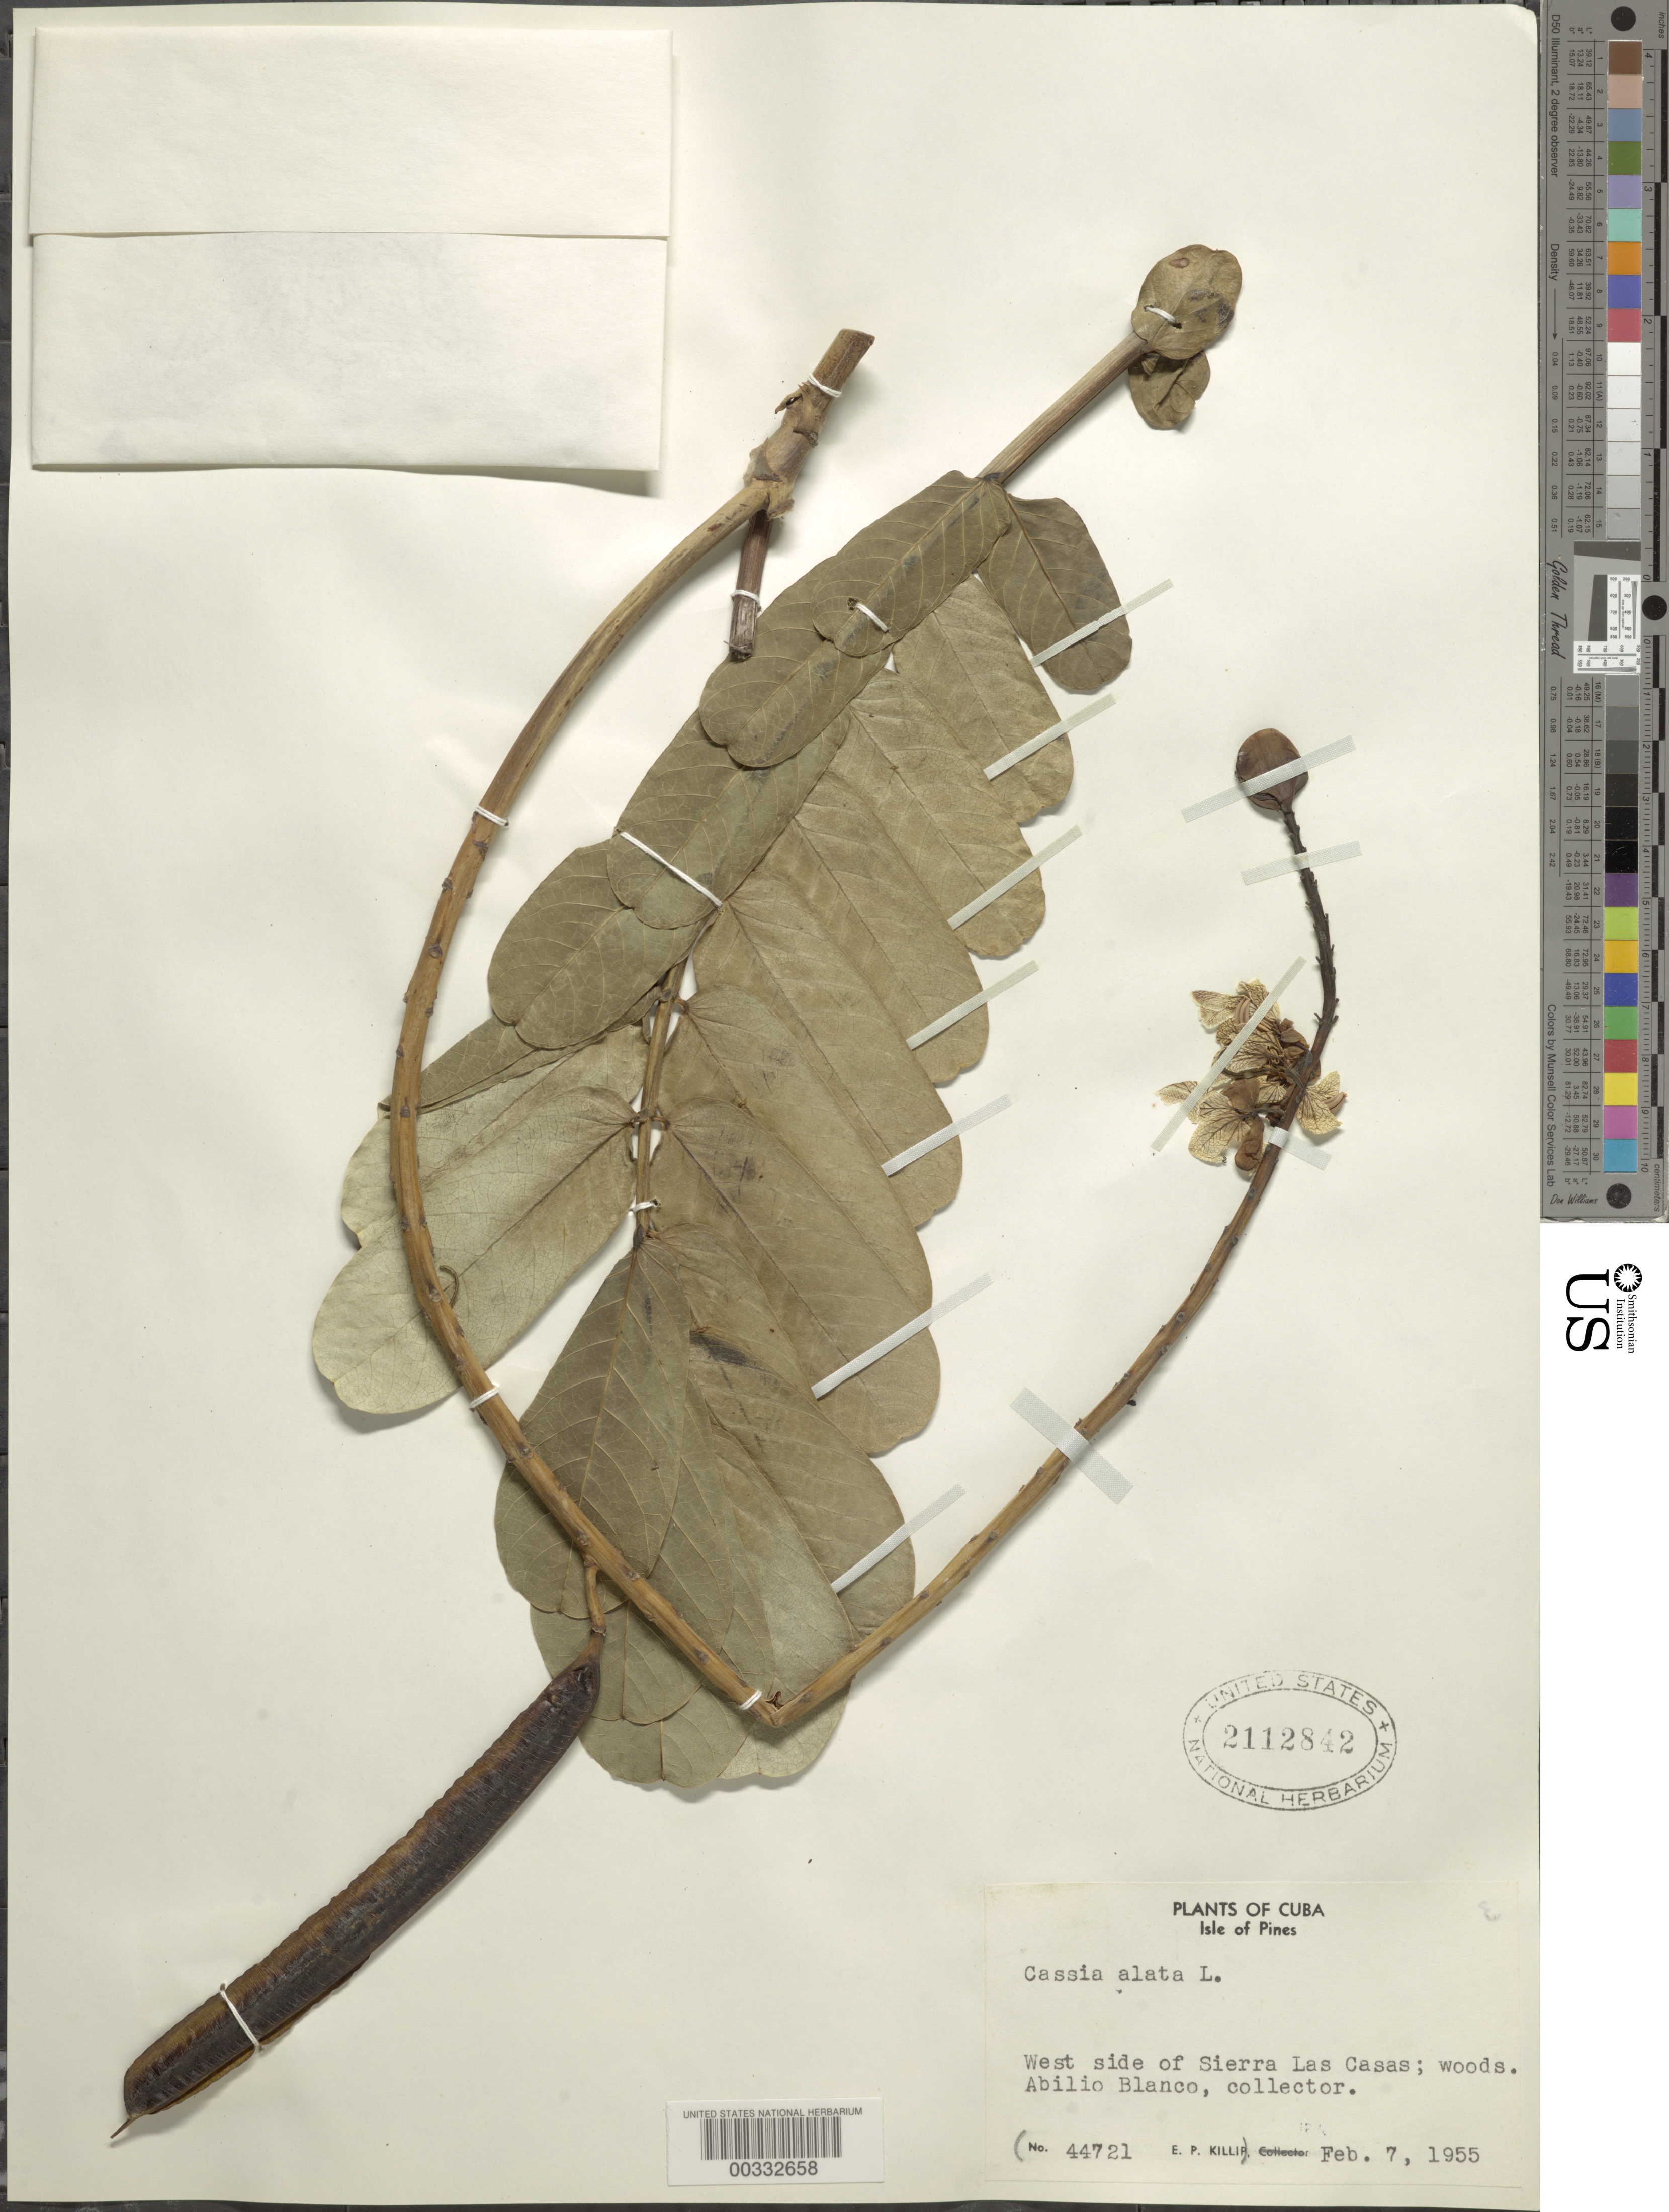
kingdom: Plantae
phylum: Tracheophyta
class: Magnoliopsida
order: Fabales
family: Fabaceae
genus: Senna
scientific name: Senna alata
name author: (L.) Roxb.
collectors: A. Blanco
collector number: (E.P. Killip 44721)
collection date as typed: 07 Feb 1955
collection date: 1955-02-07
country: Cuba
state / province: Isla de La Juventud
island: Isla de La Juventud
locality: W side of sierra las casas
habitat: Woods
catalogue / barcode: US 2112842